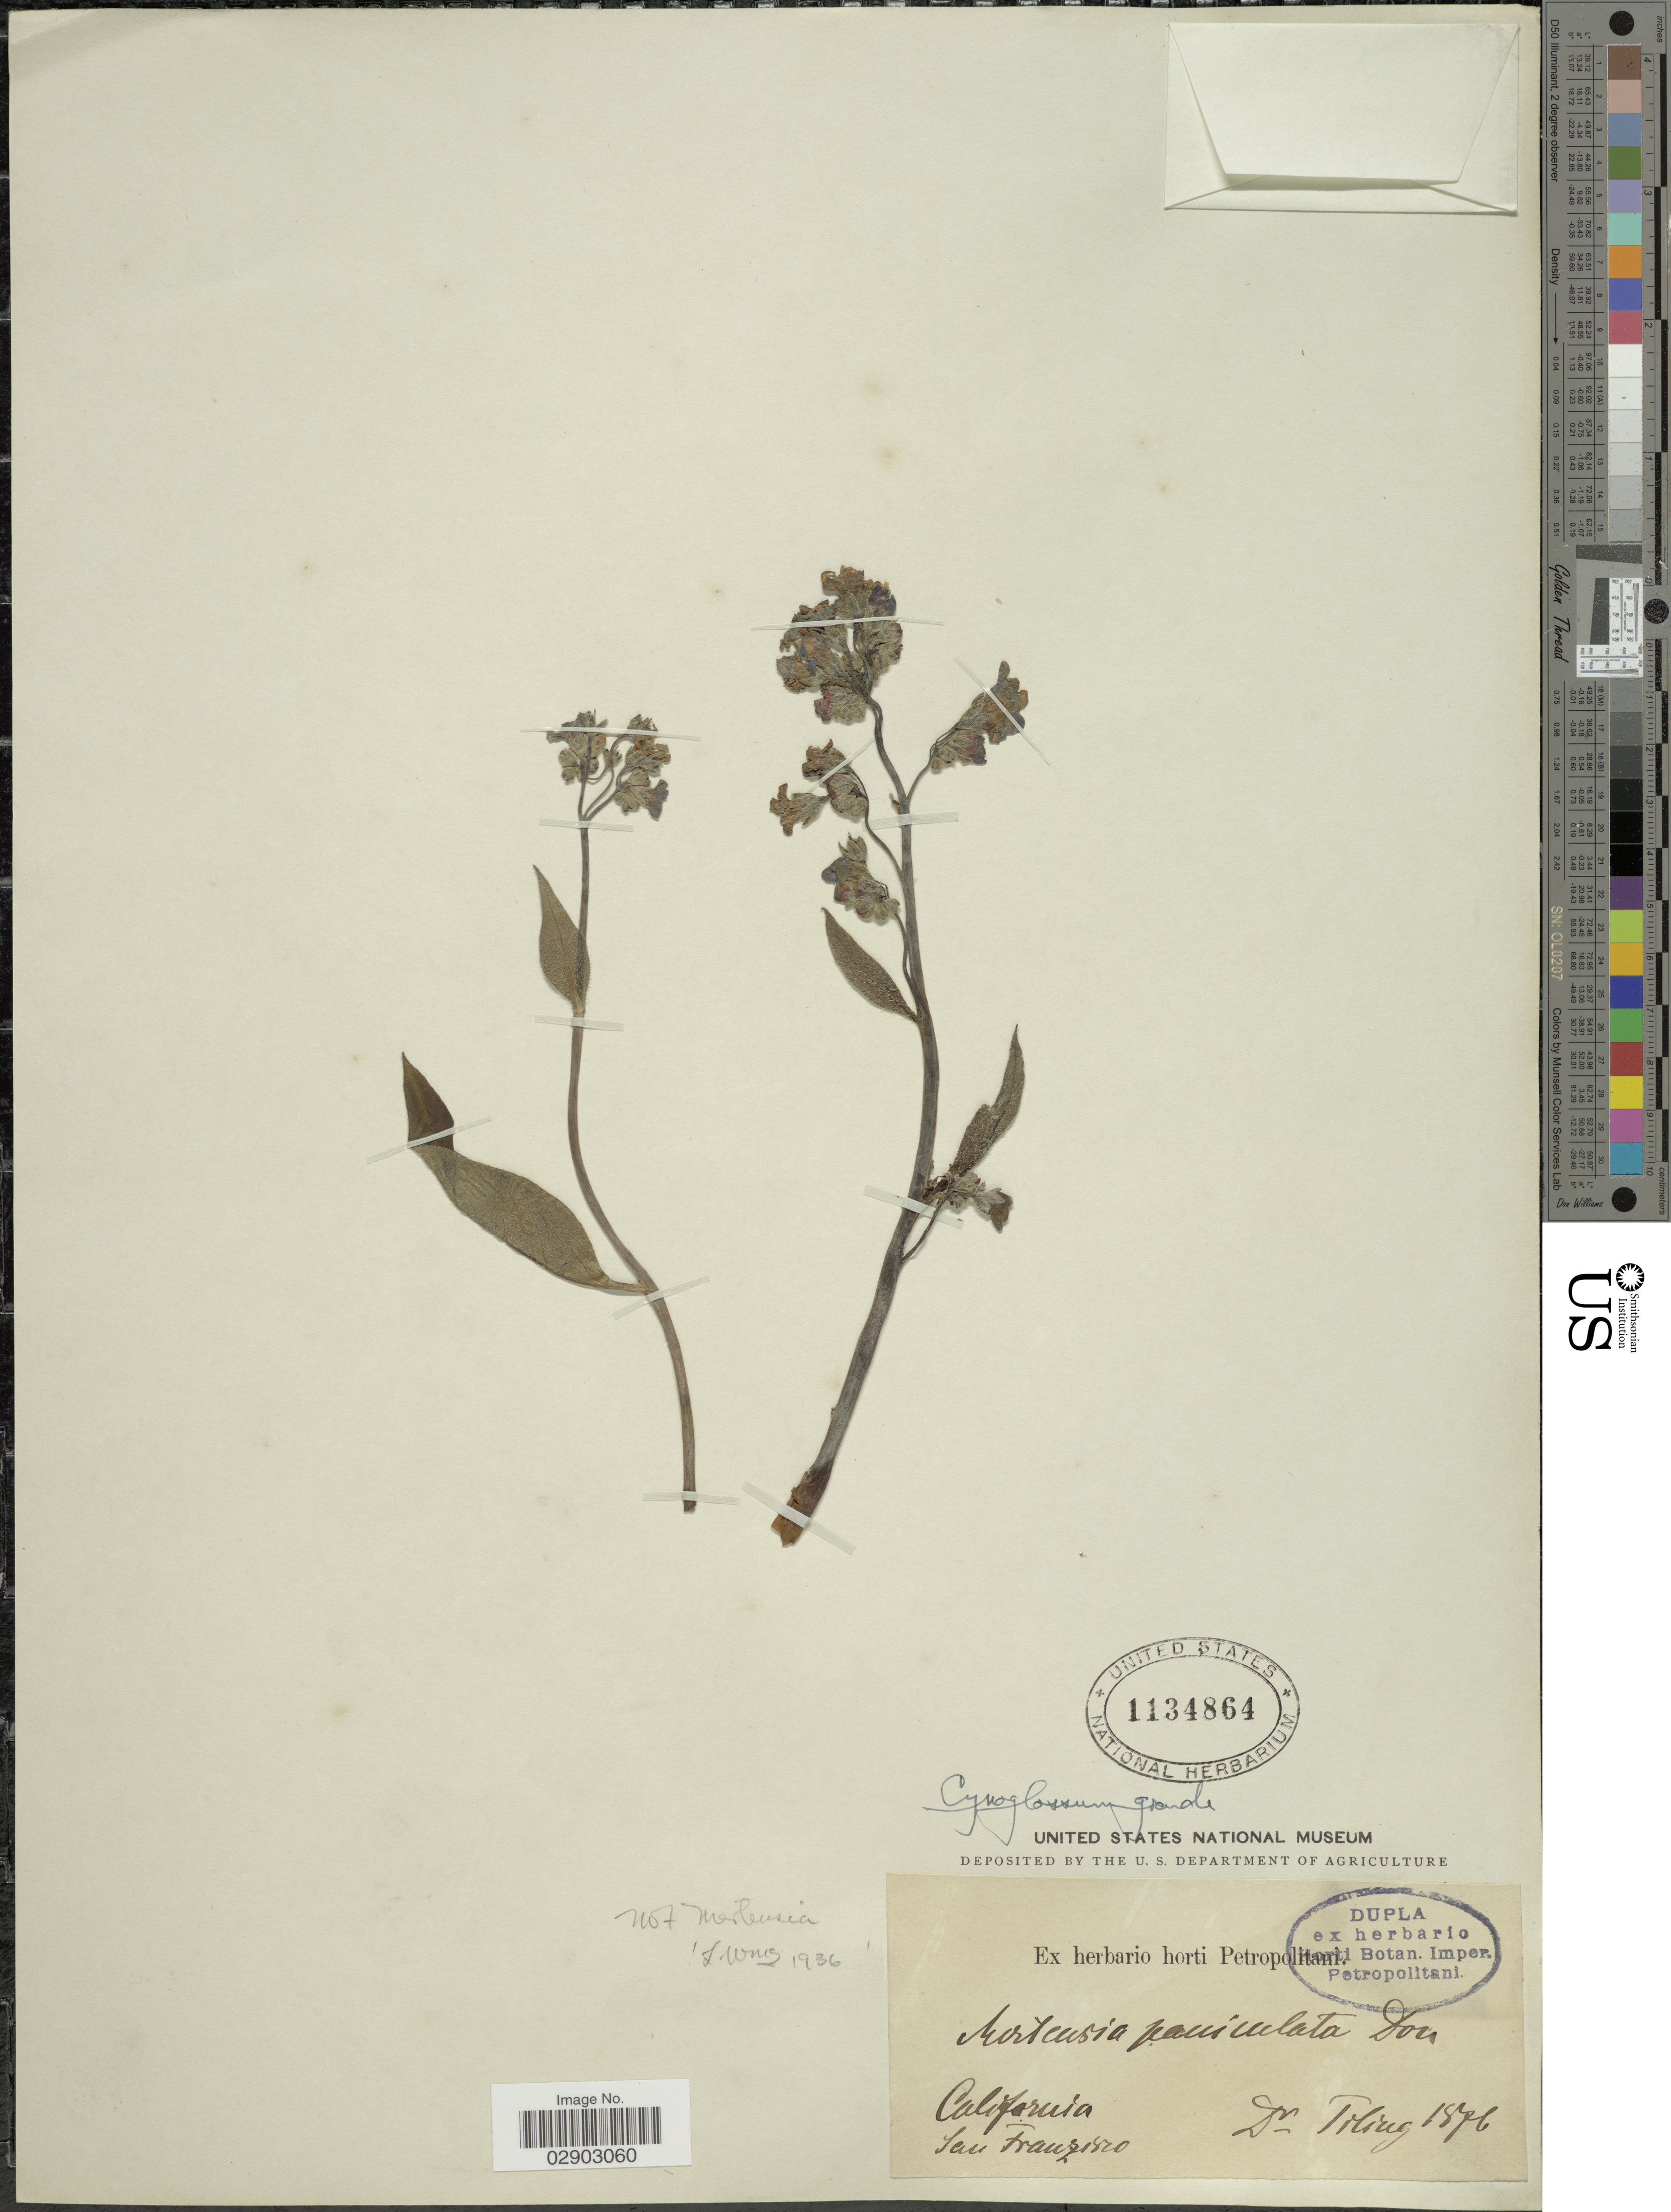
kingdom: Plantae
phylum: Tracheophyta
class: Magnoliopsida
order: Boraginales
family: Boraginaceae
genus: Cynoglossum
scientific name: Cynoglossum grande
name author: Douglas ex Lehm.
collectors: -. Tiling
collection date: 1876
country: United States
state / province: California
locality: San Franzisco.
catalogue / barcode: US 1134864